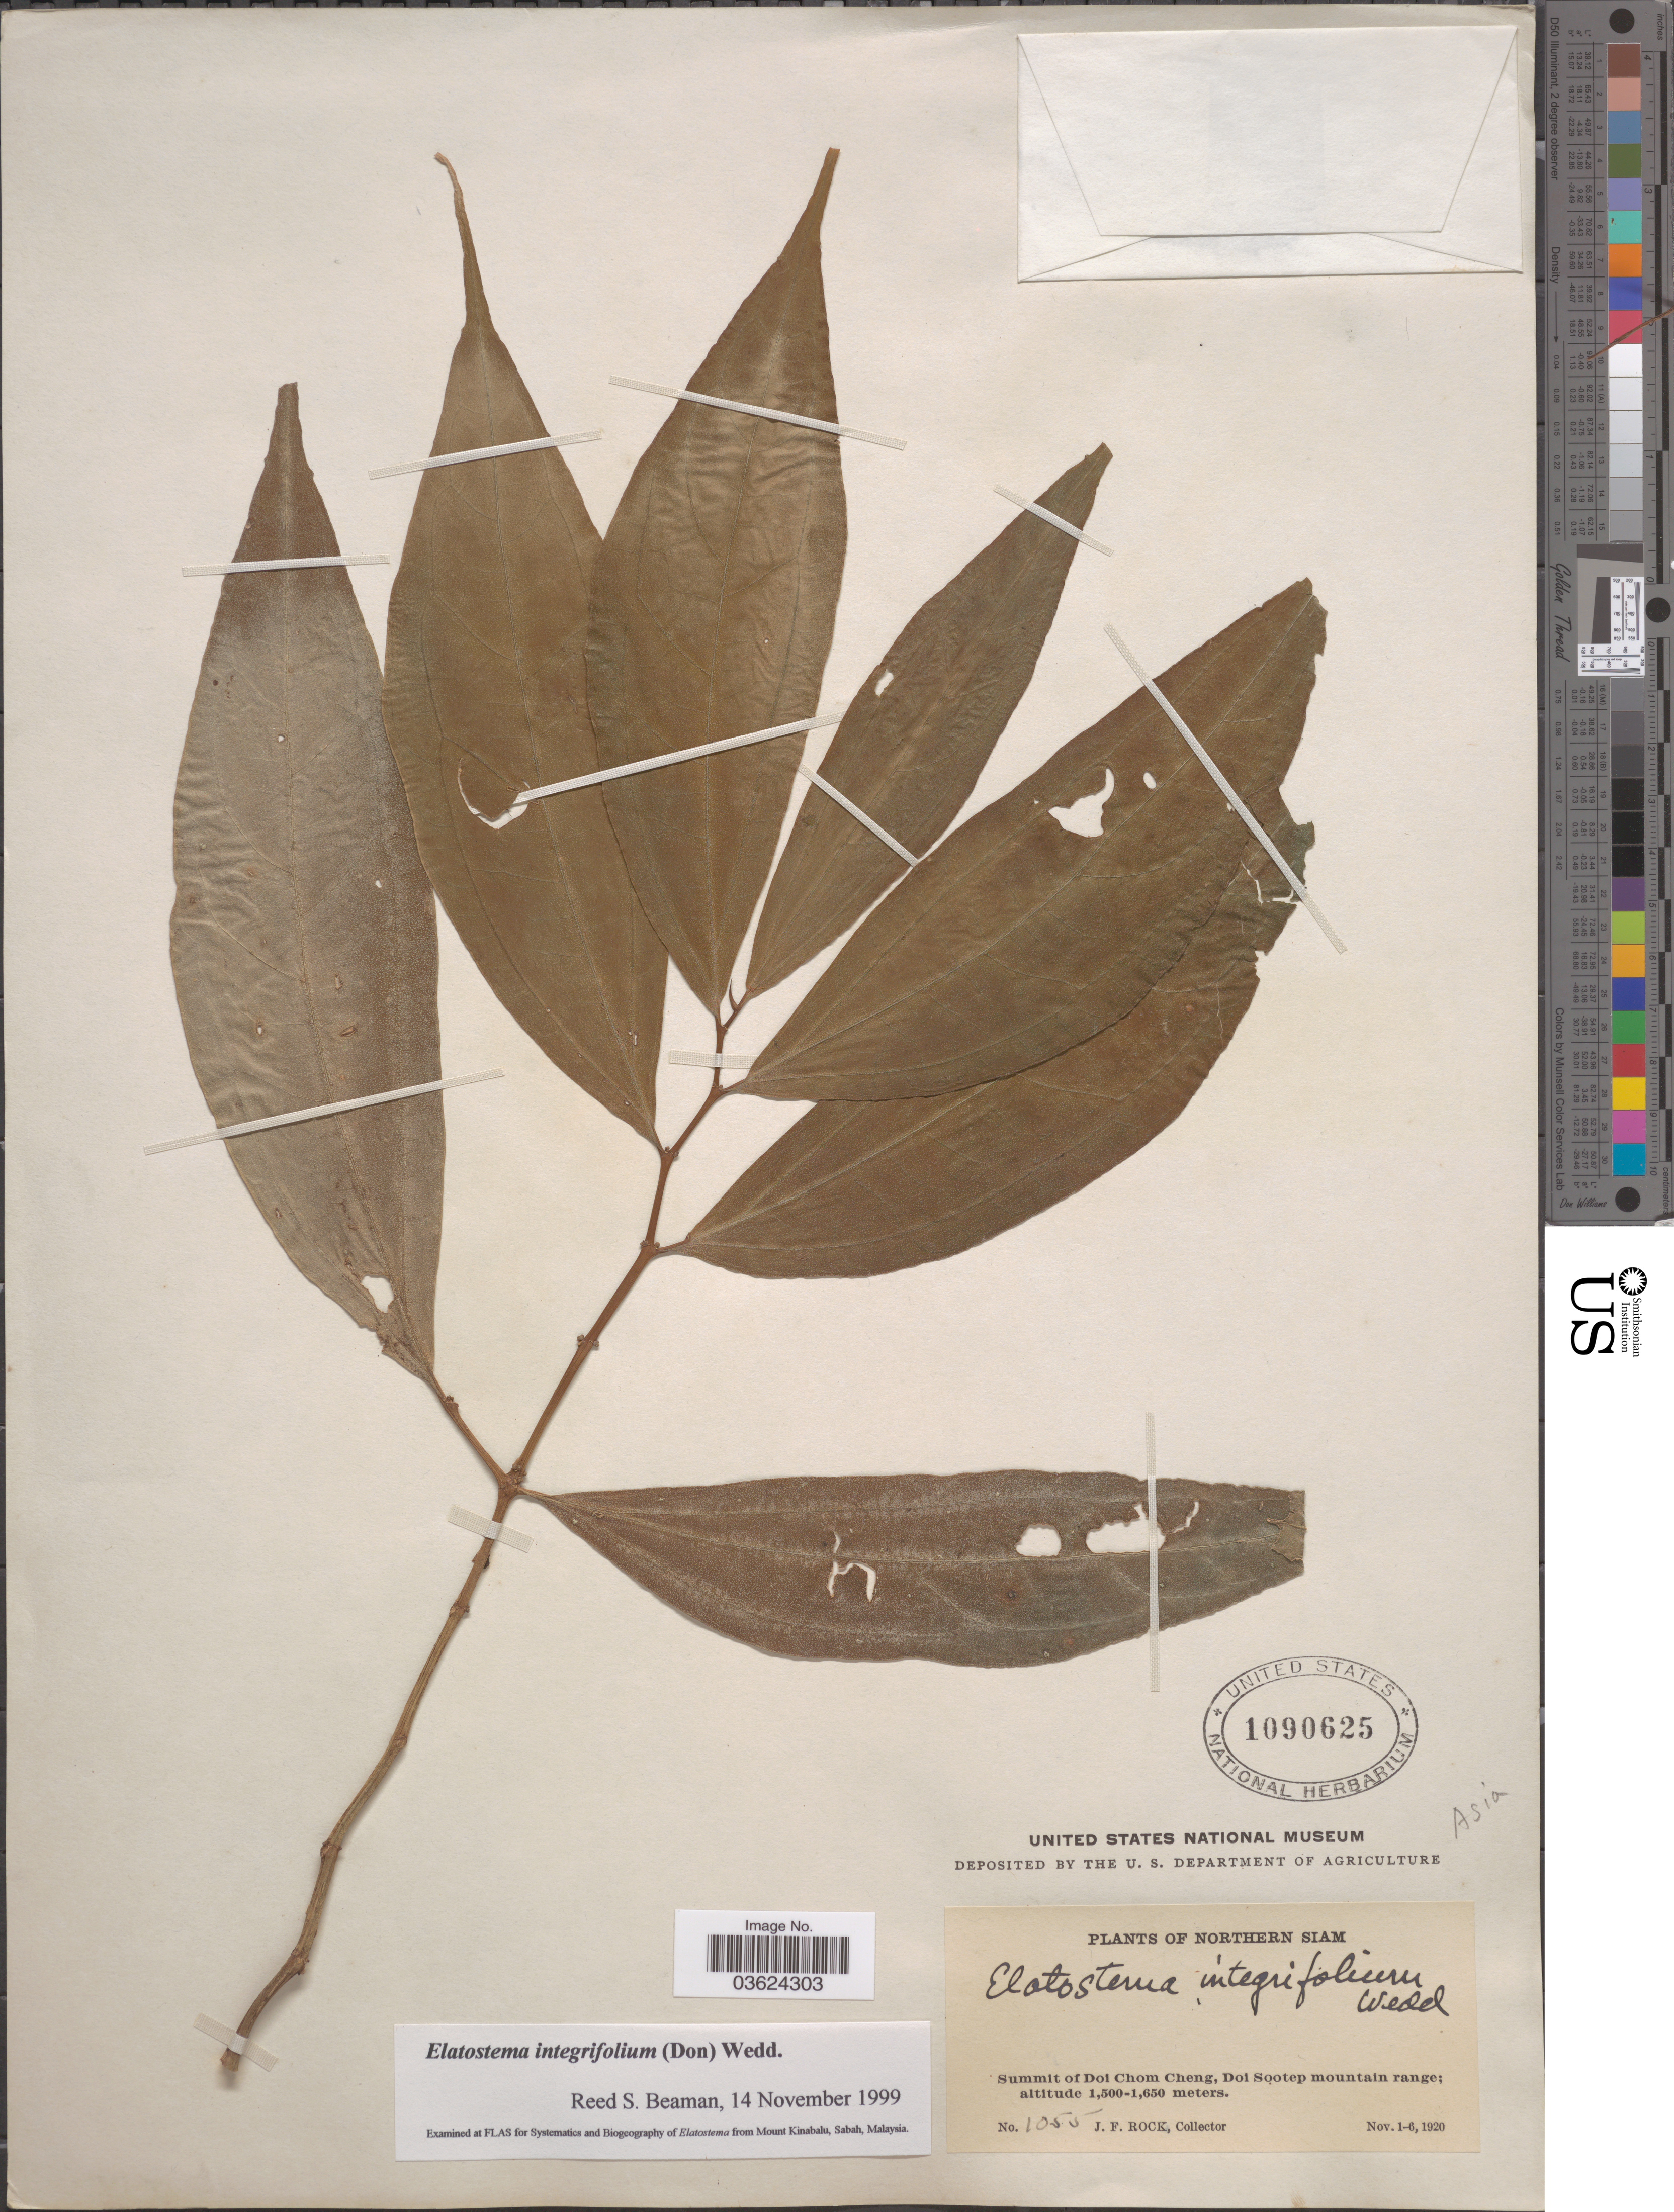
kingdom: Plantae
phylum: Tracheophyta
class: Magnoliopsida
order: Rosales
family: Urticaceae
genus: Elatostema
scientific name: Elatostema integrifolium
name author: (D. Don) Wedd.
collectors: J. Rock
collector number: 1055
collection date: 1920-11-01/1920-11-06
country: Thailand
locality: Northern Siam. Summit of Doi Chom Cheng, Doi Sootep mountain range.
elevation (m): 1500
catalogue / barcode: US 1090625